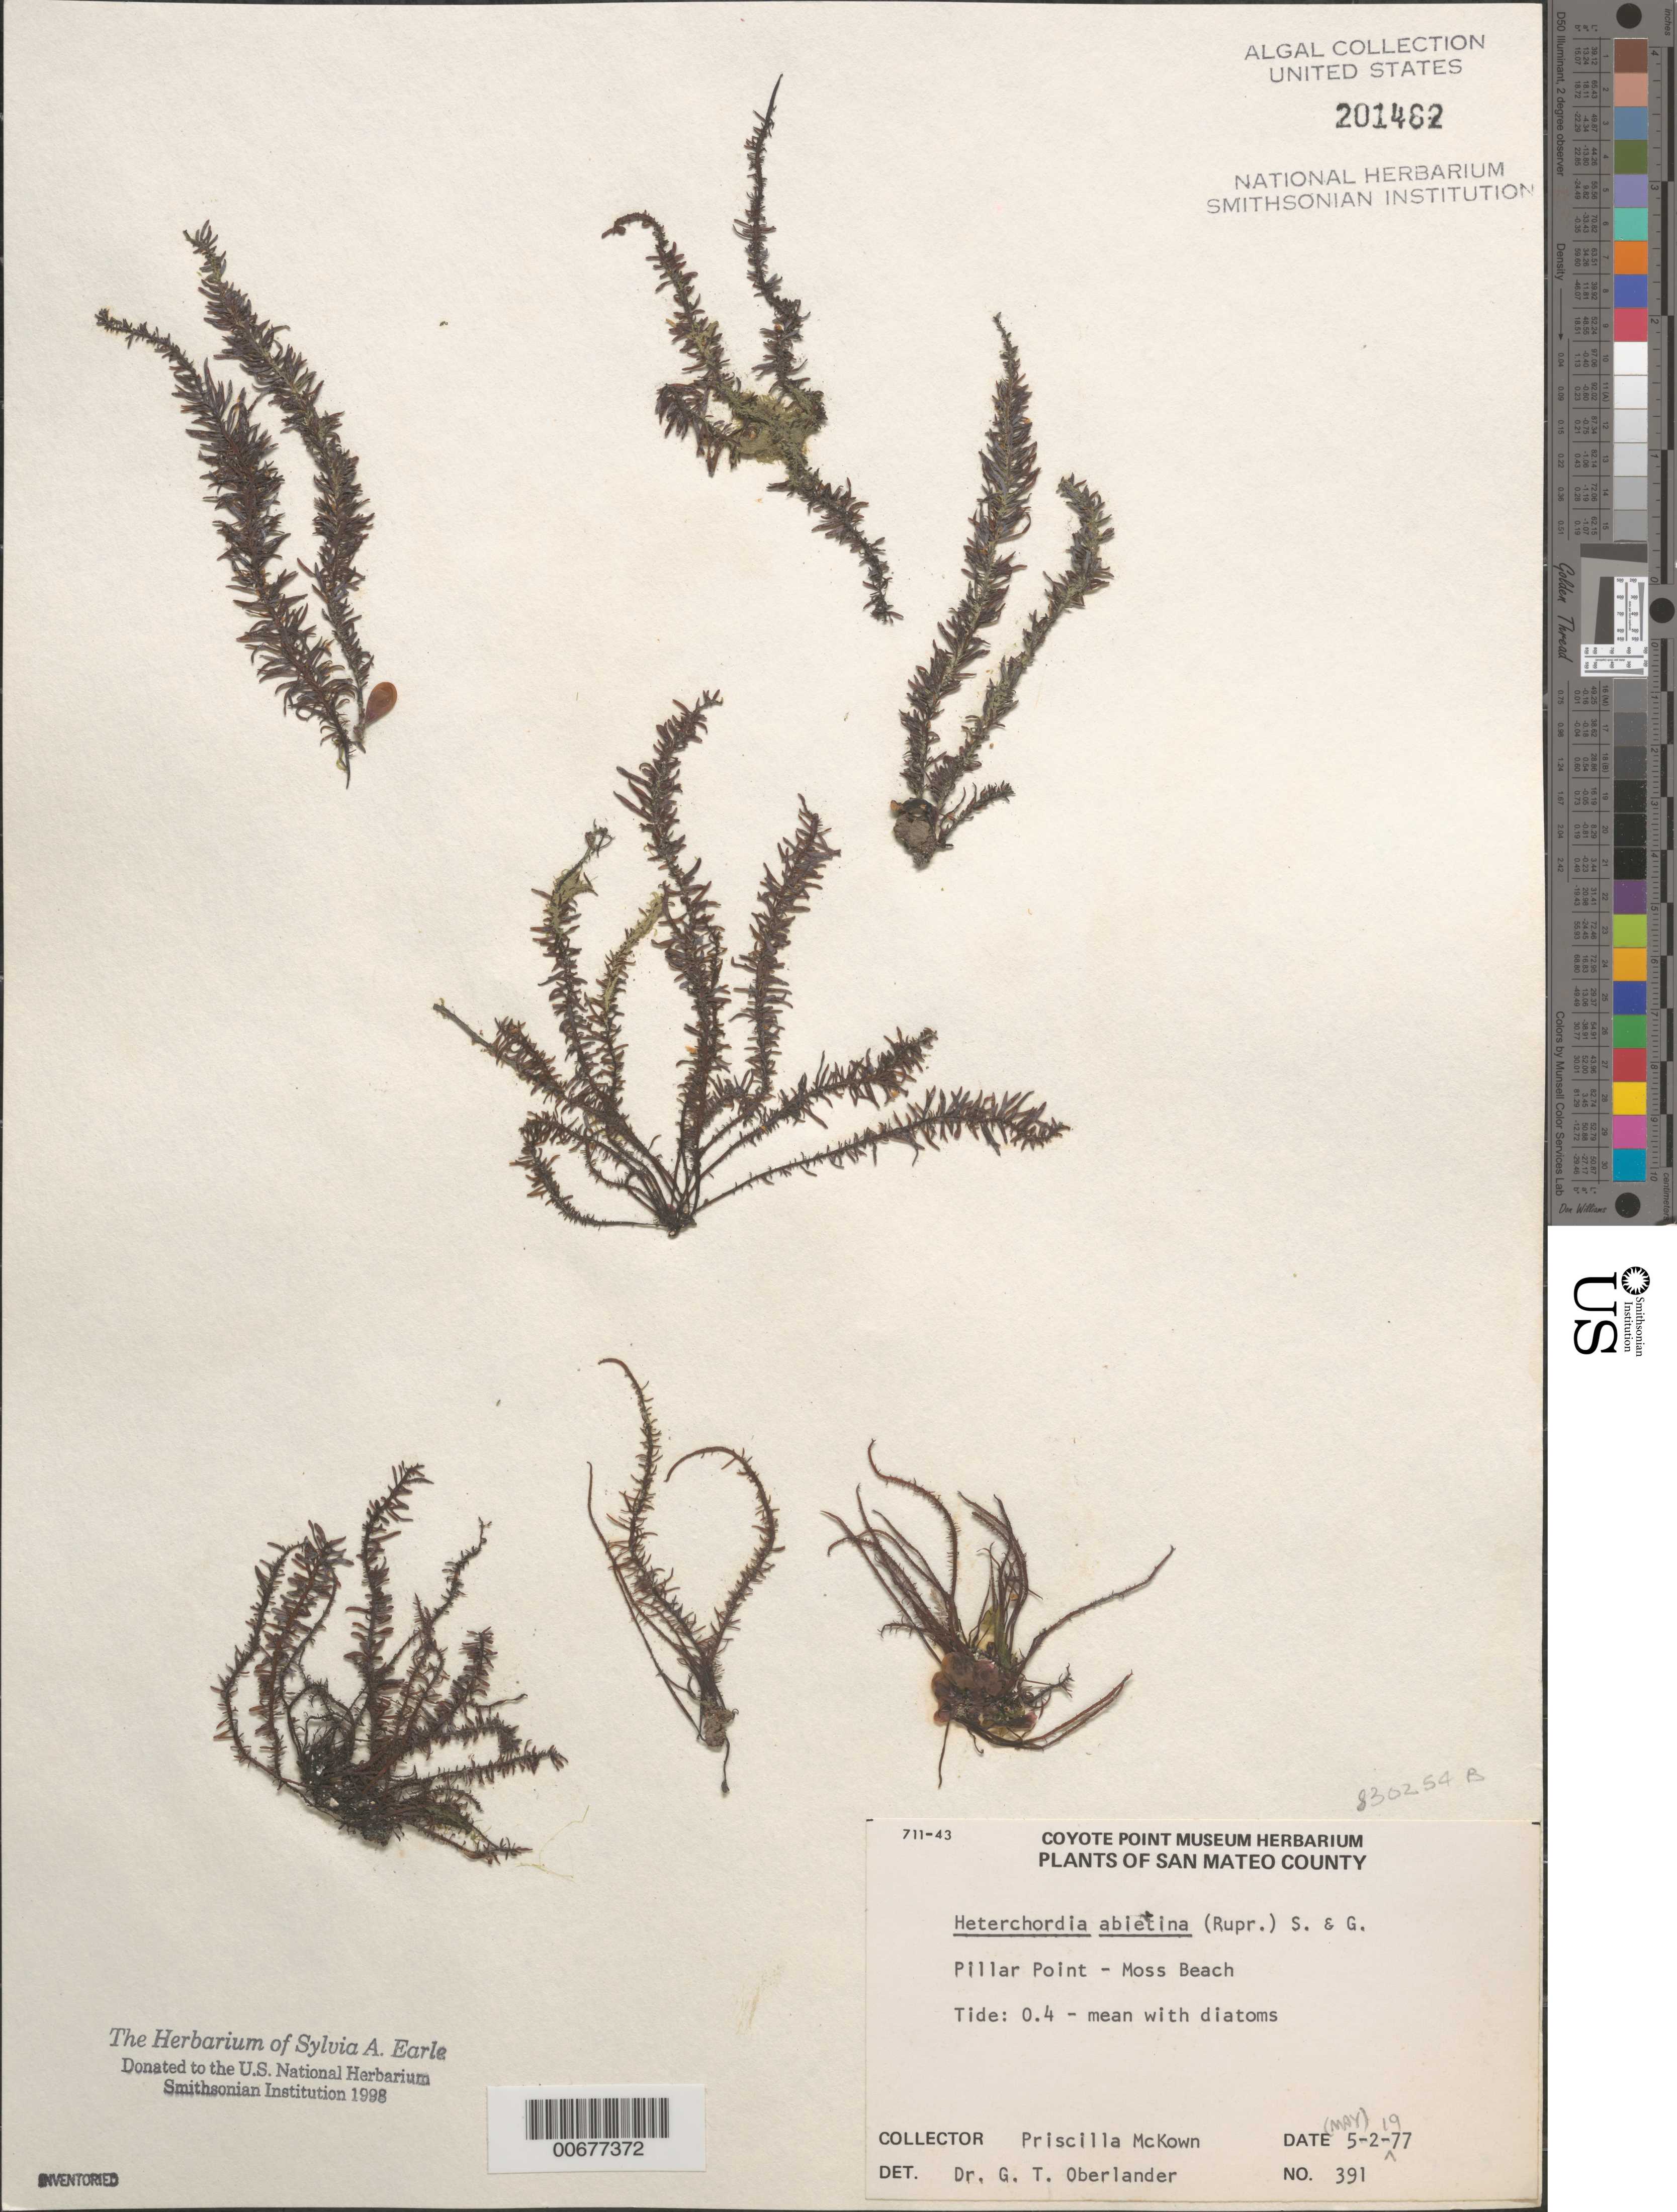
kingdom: Chromista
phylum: Ochrophyta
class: Phaeophyceae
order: Ectocarpales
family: Chordariaceae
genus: Analipus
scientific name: Analipus japonicus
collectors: P. McKown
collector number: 391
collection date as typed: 02 May 1977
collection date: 1977-05-02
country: United States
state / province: California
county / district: San Mateo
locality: Moss Beach, Pillar Point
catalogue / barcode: US 201462